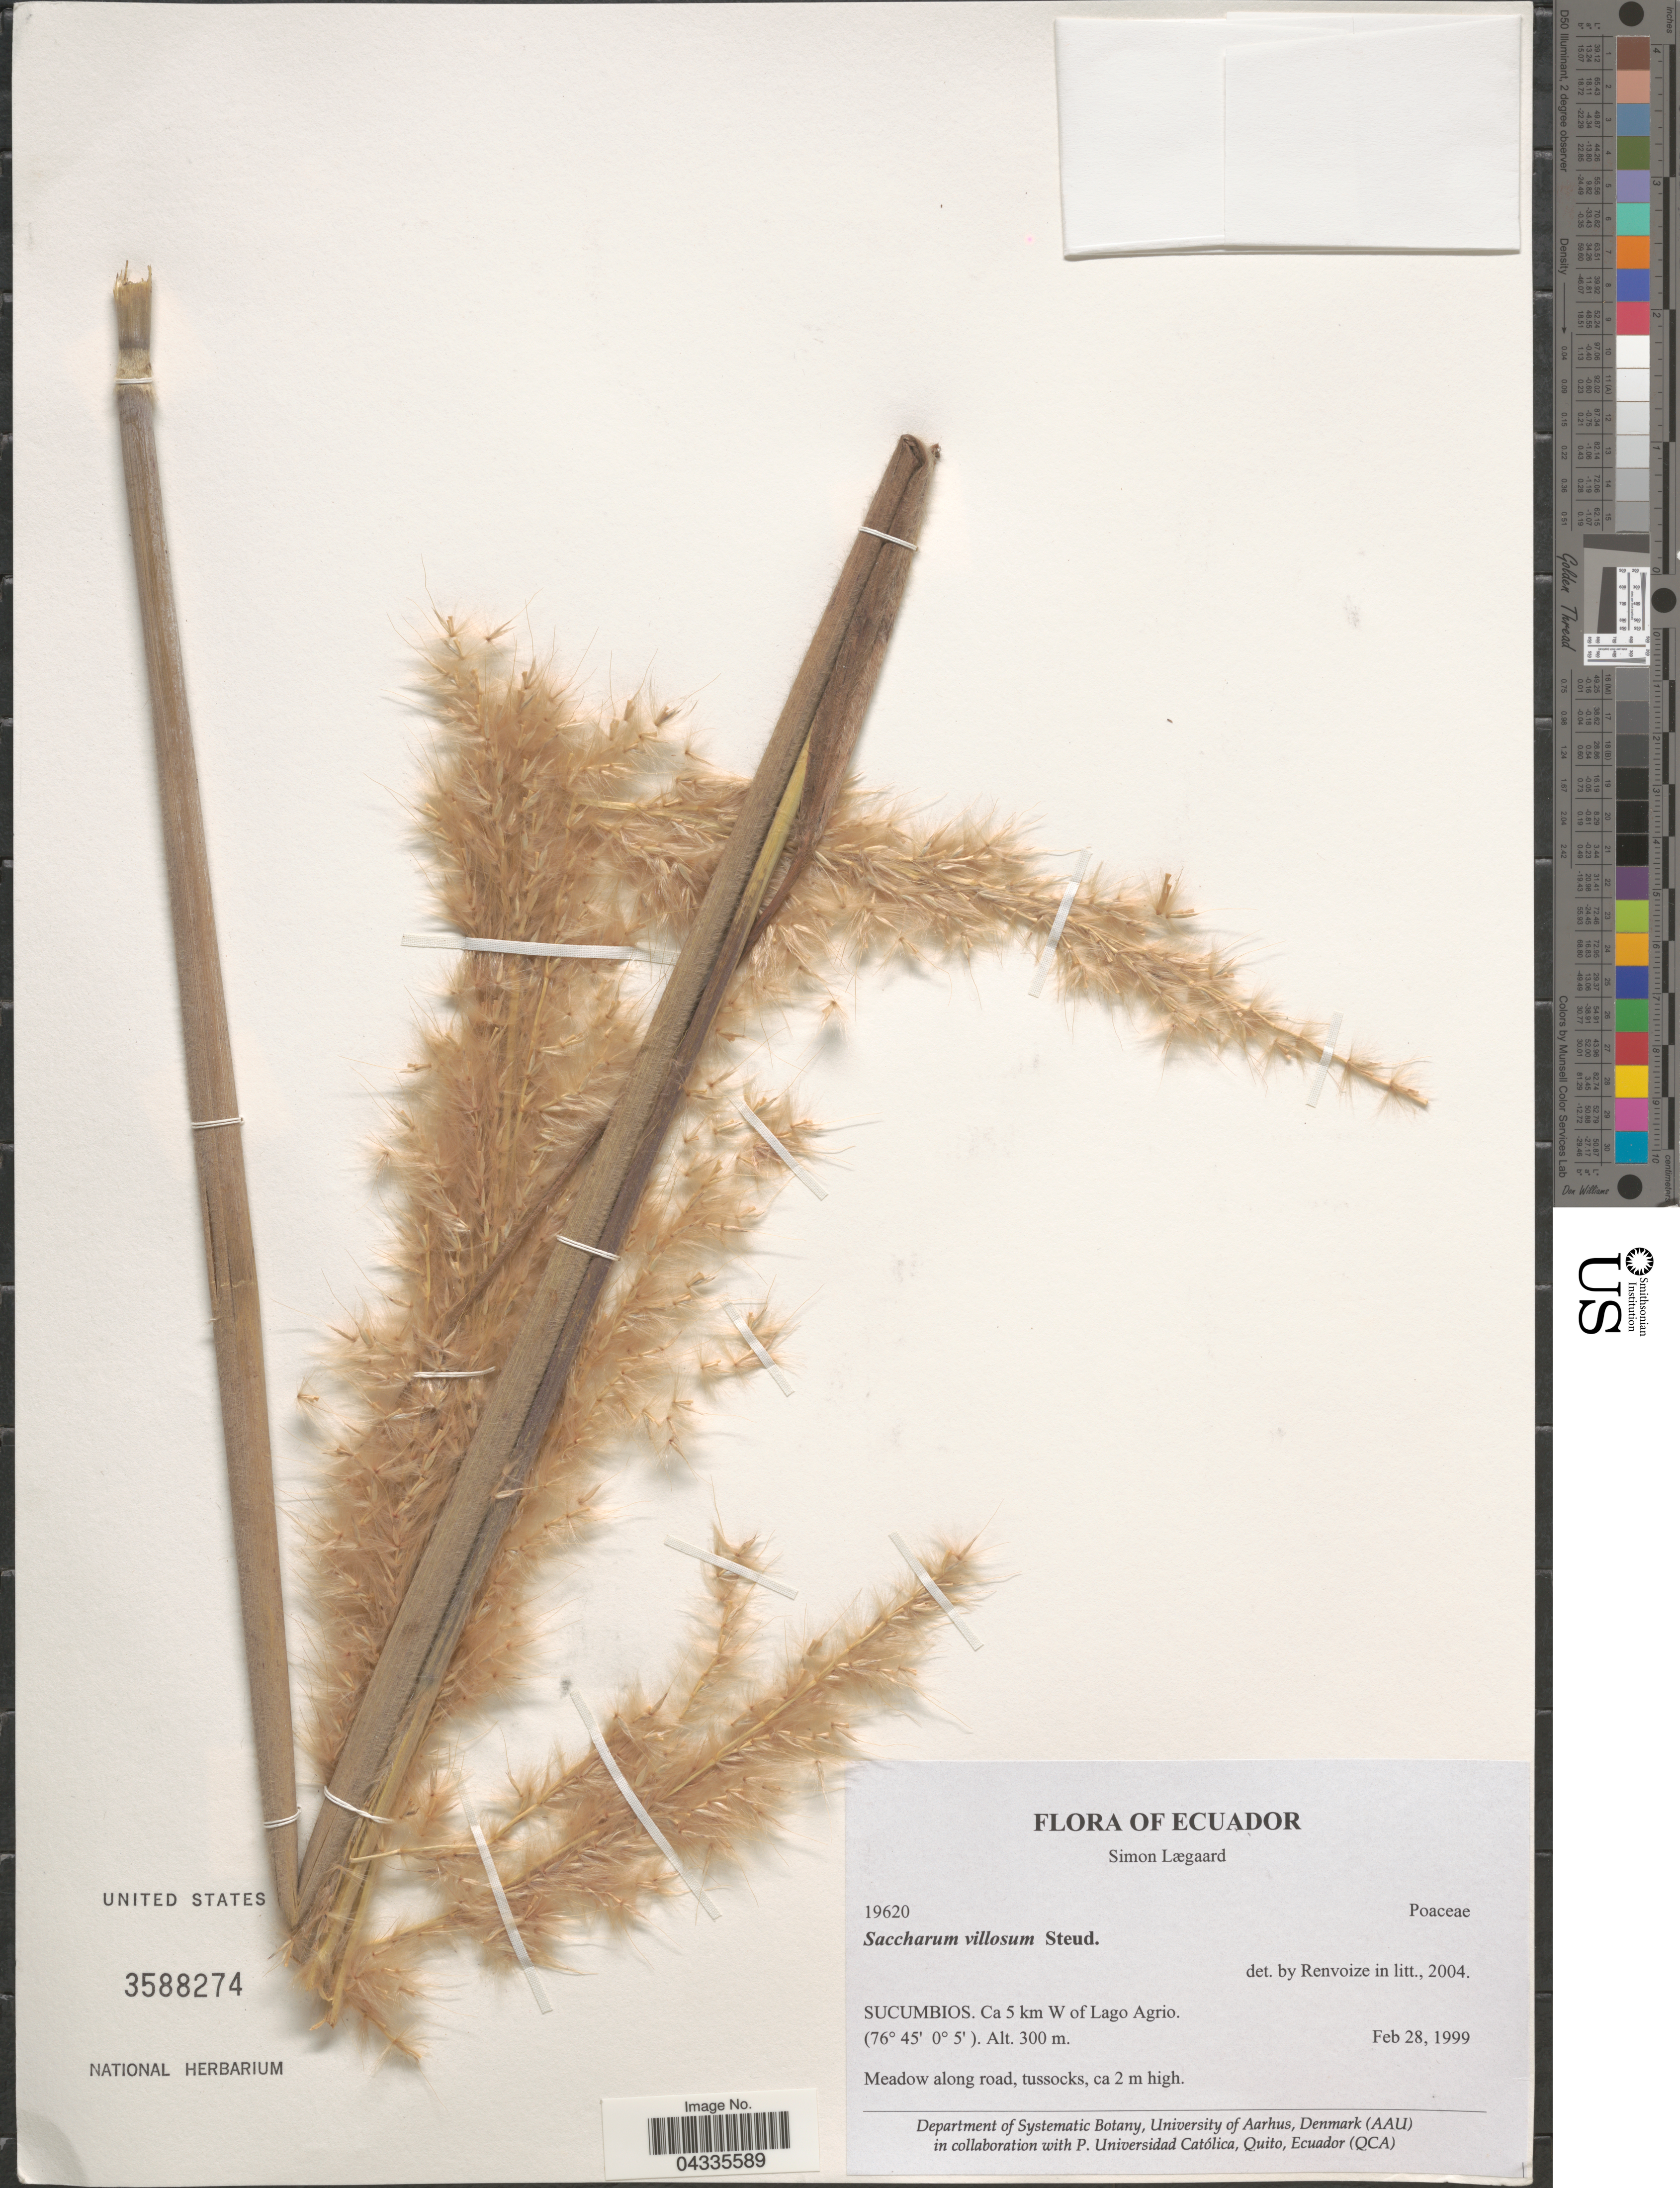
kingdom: Plantae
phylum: Tracheophyta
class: Liliopsida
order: Poales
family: Poaceae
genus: Erianthus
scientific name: Erianthus trinii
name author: Hack.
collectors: S. Lægaard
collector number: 19620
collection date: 1999-02-28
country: Ecuador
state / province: Sucumbíos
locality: Ca 5 km W of Lago Agrio.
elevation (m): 300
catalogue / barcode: US 3588274